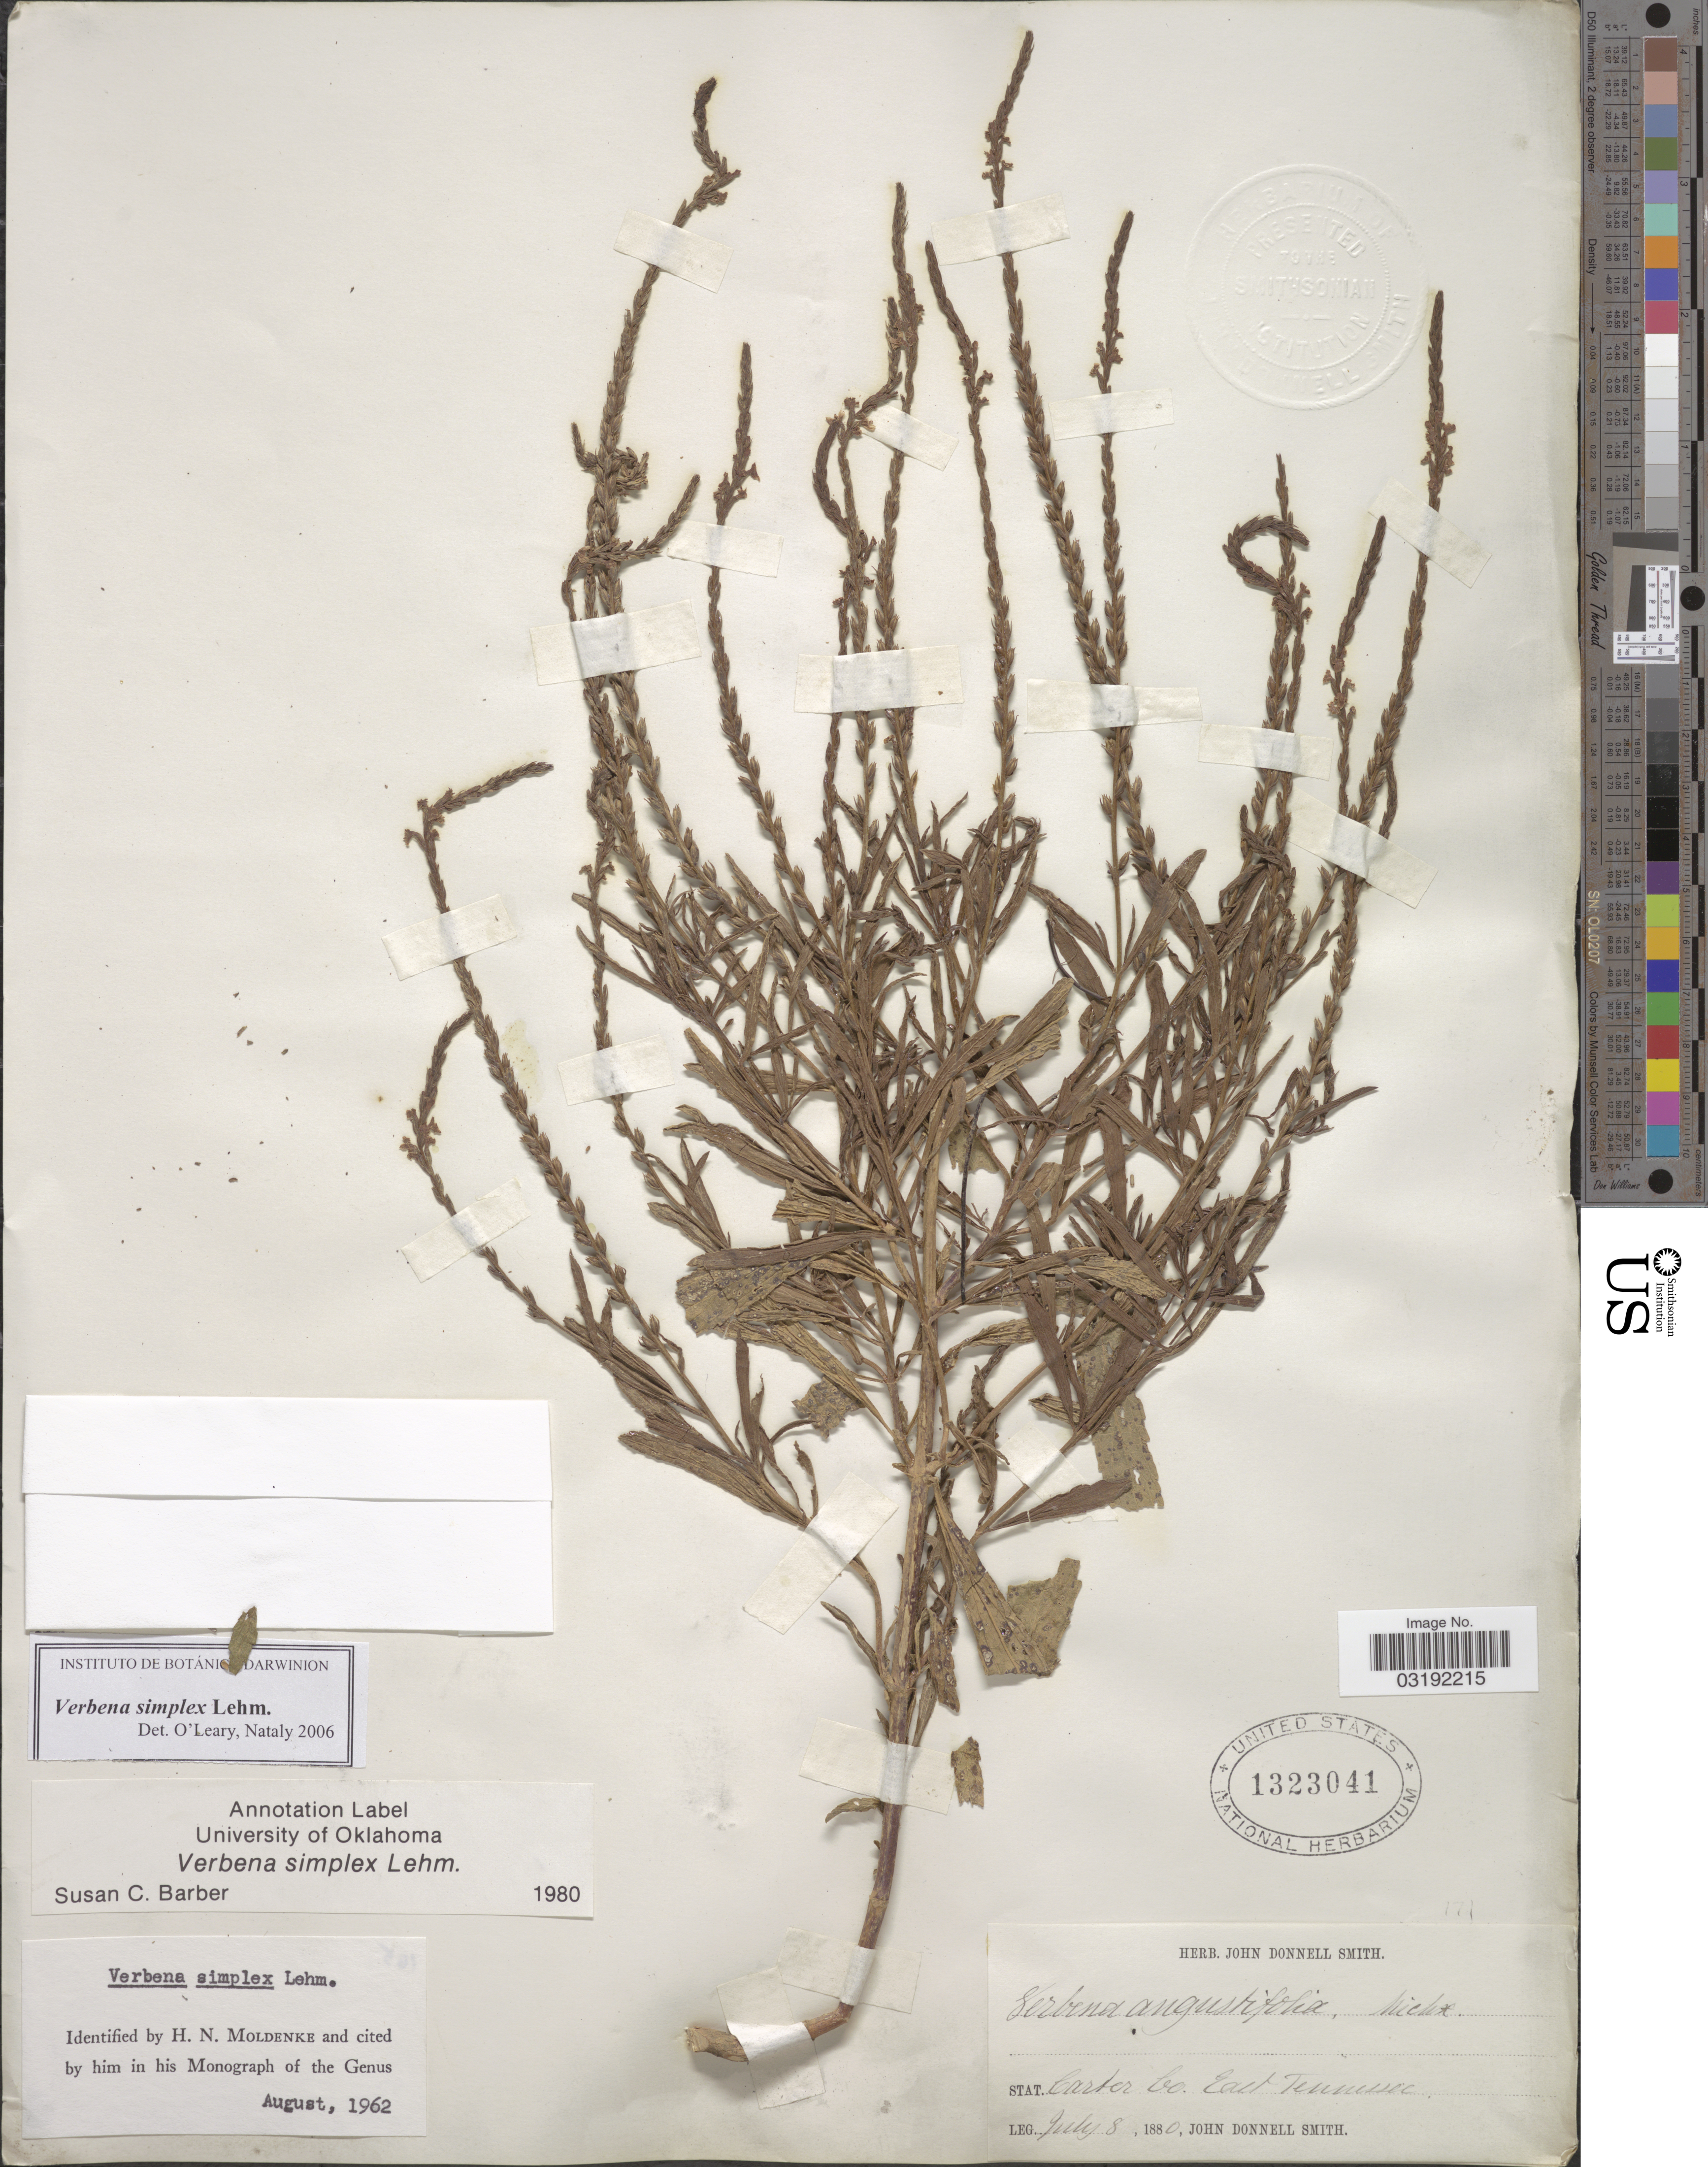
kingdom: Plantae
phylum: Tracheophyta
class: Magnoliopsida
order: Lamiales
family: Verbenaceae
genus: Verbena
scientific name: Verbena simplex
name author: F. Lehm.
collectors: J. Donnell Smith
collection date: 1880-07-08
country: United States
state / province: Tennessee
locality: Carter Co. East Tennessee.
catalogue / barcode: US 1323041